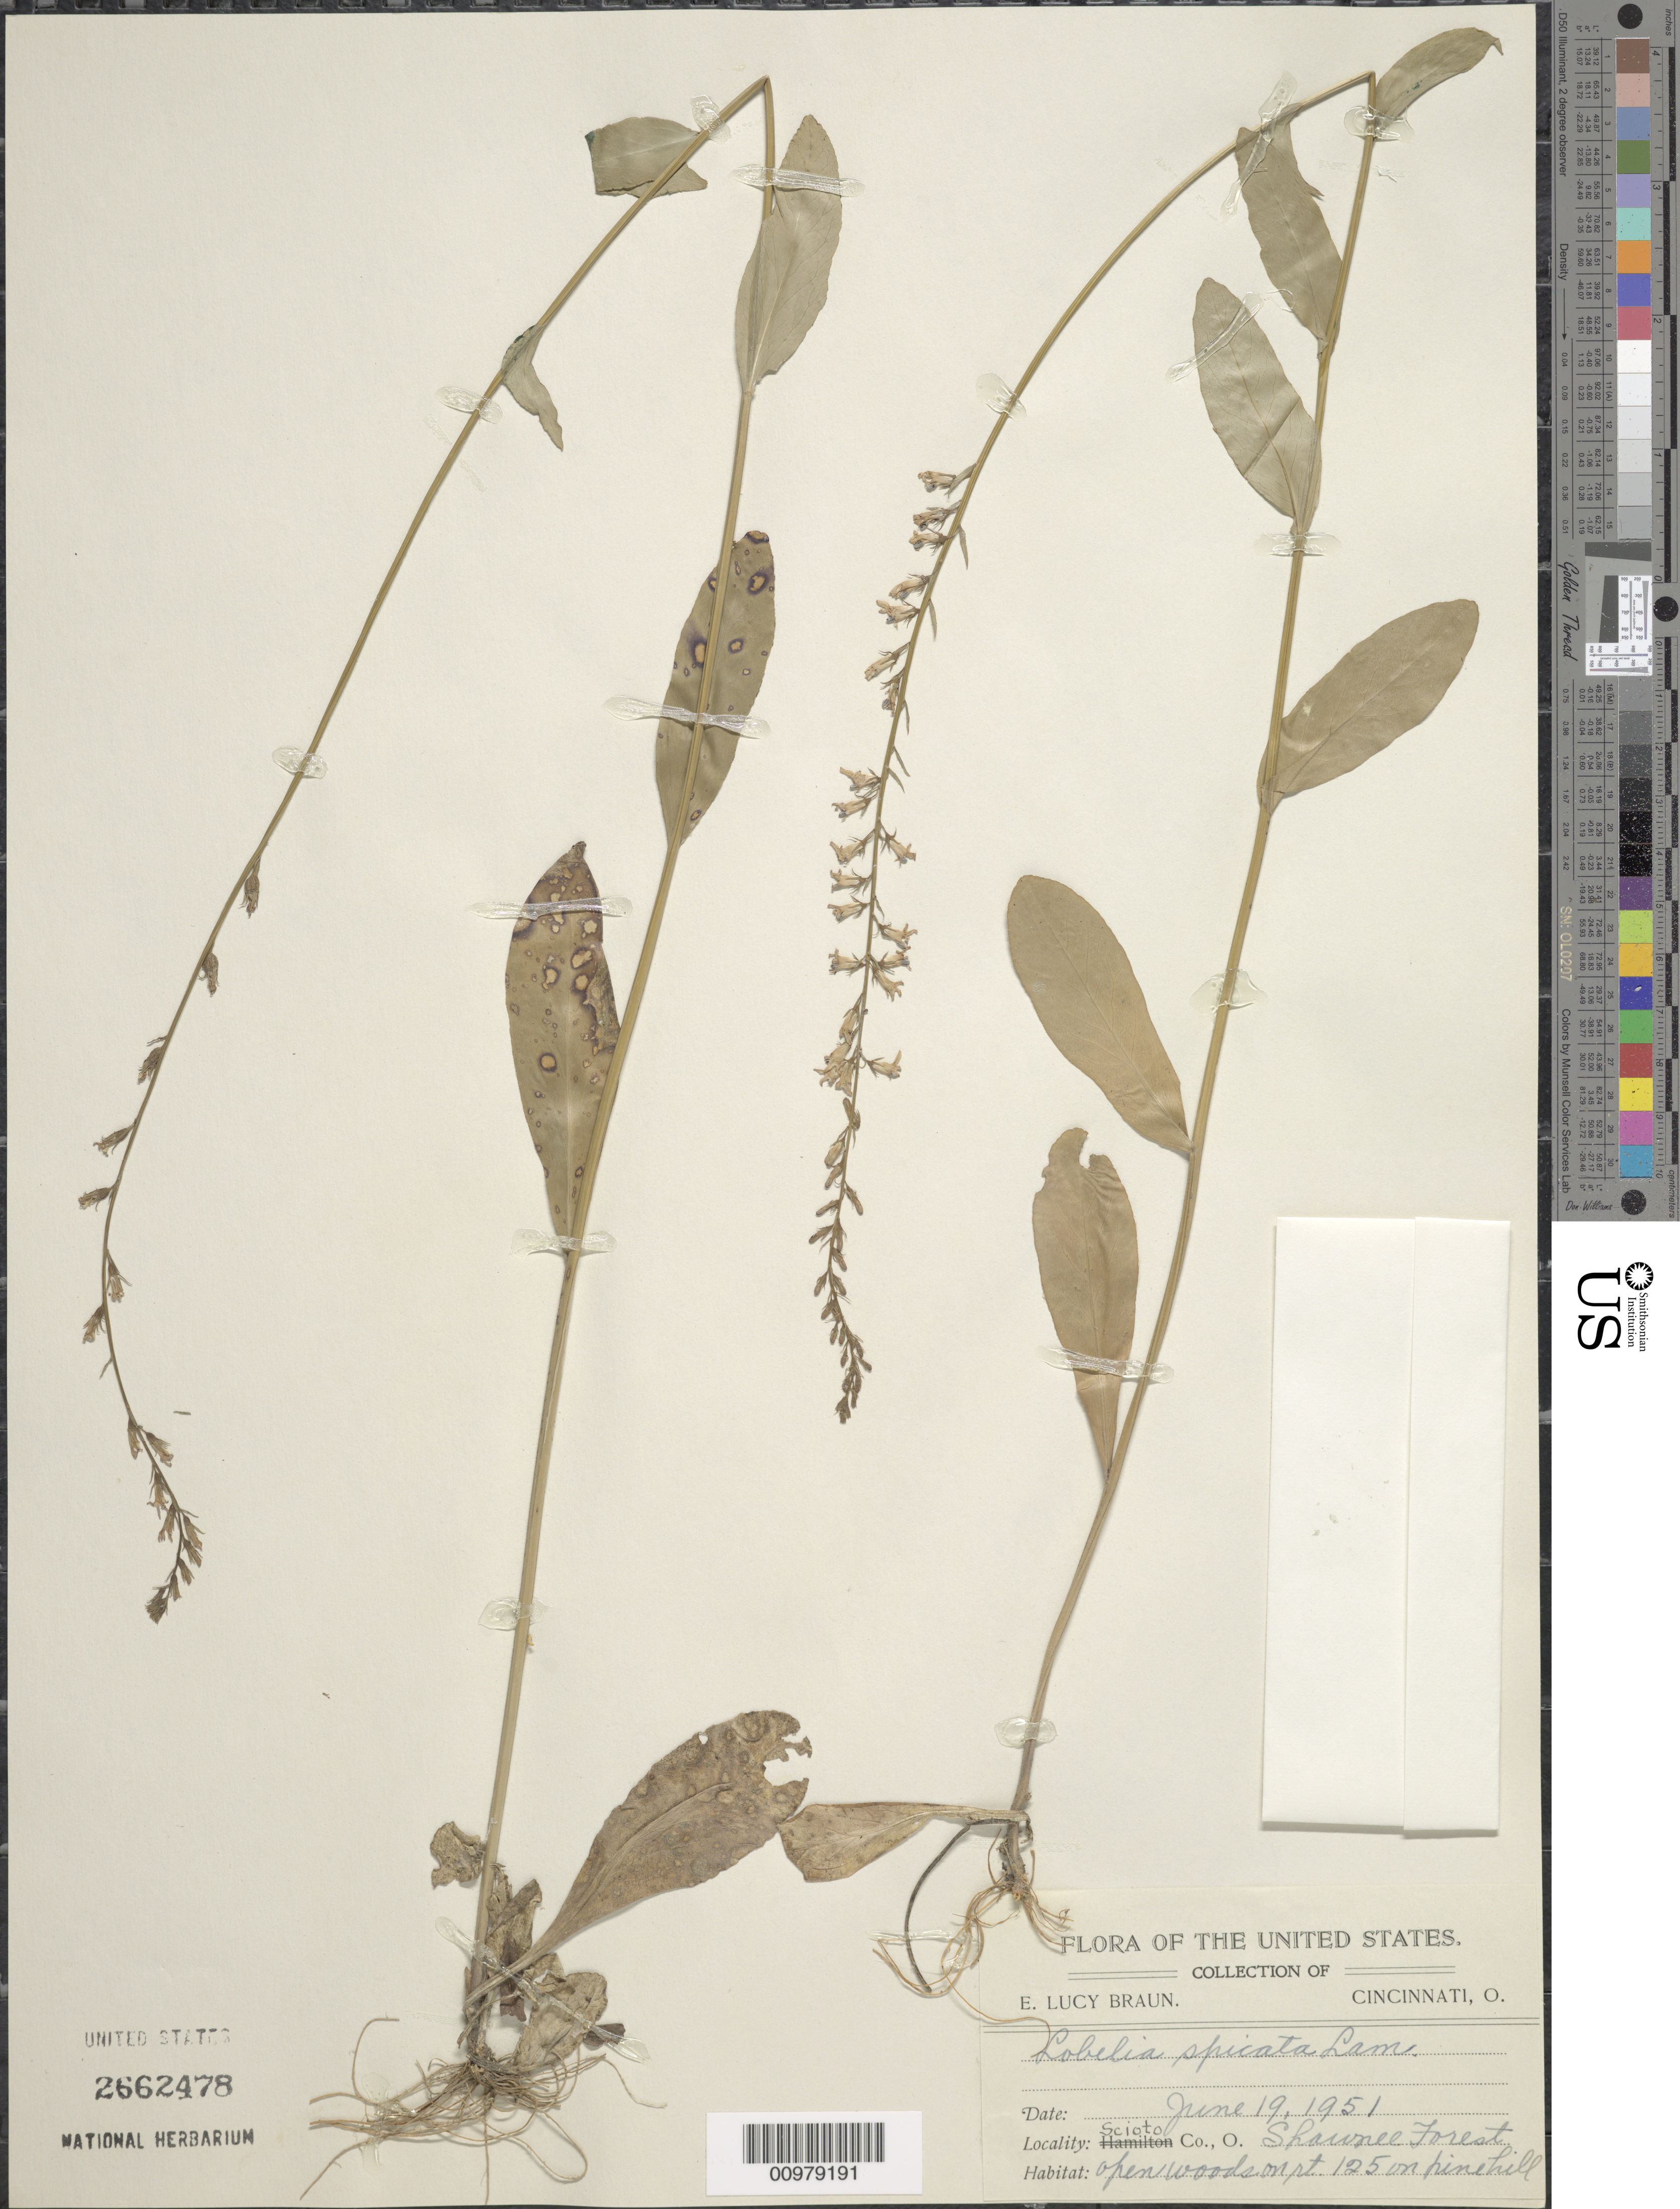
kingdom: Plantae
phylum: Tracheophyta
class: Magnoliopsida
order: Asterales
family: Campanulaceae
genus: Lobelia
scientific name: Lobelia spicata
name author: Lam.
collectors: E. L. Braun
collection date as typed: June 19, 1951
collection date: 1951-06-19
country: United States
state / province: Ohio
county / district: Scioto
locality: Shawnee Forest, on Rt. 125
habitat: open woods on pine hill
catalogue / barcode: US 2662478